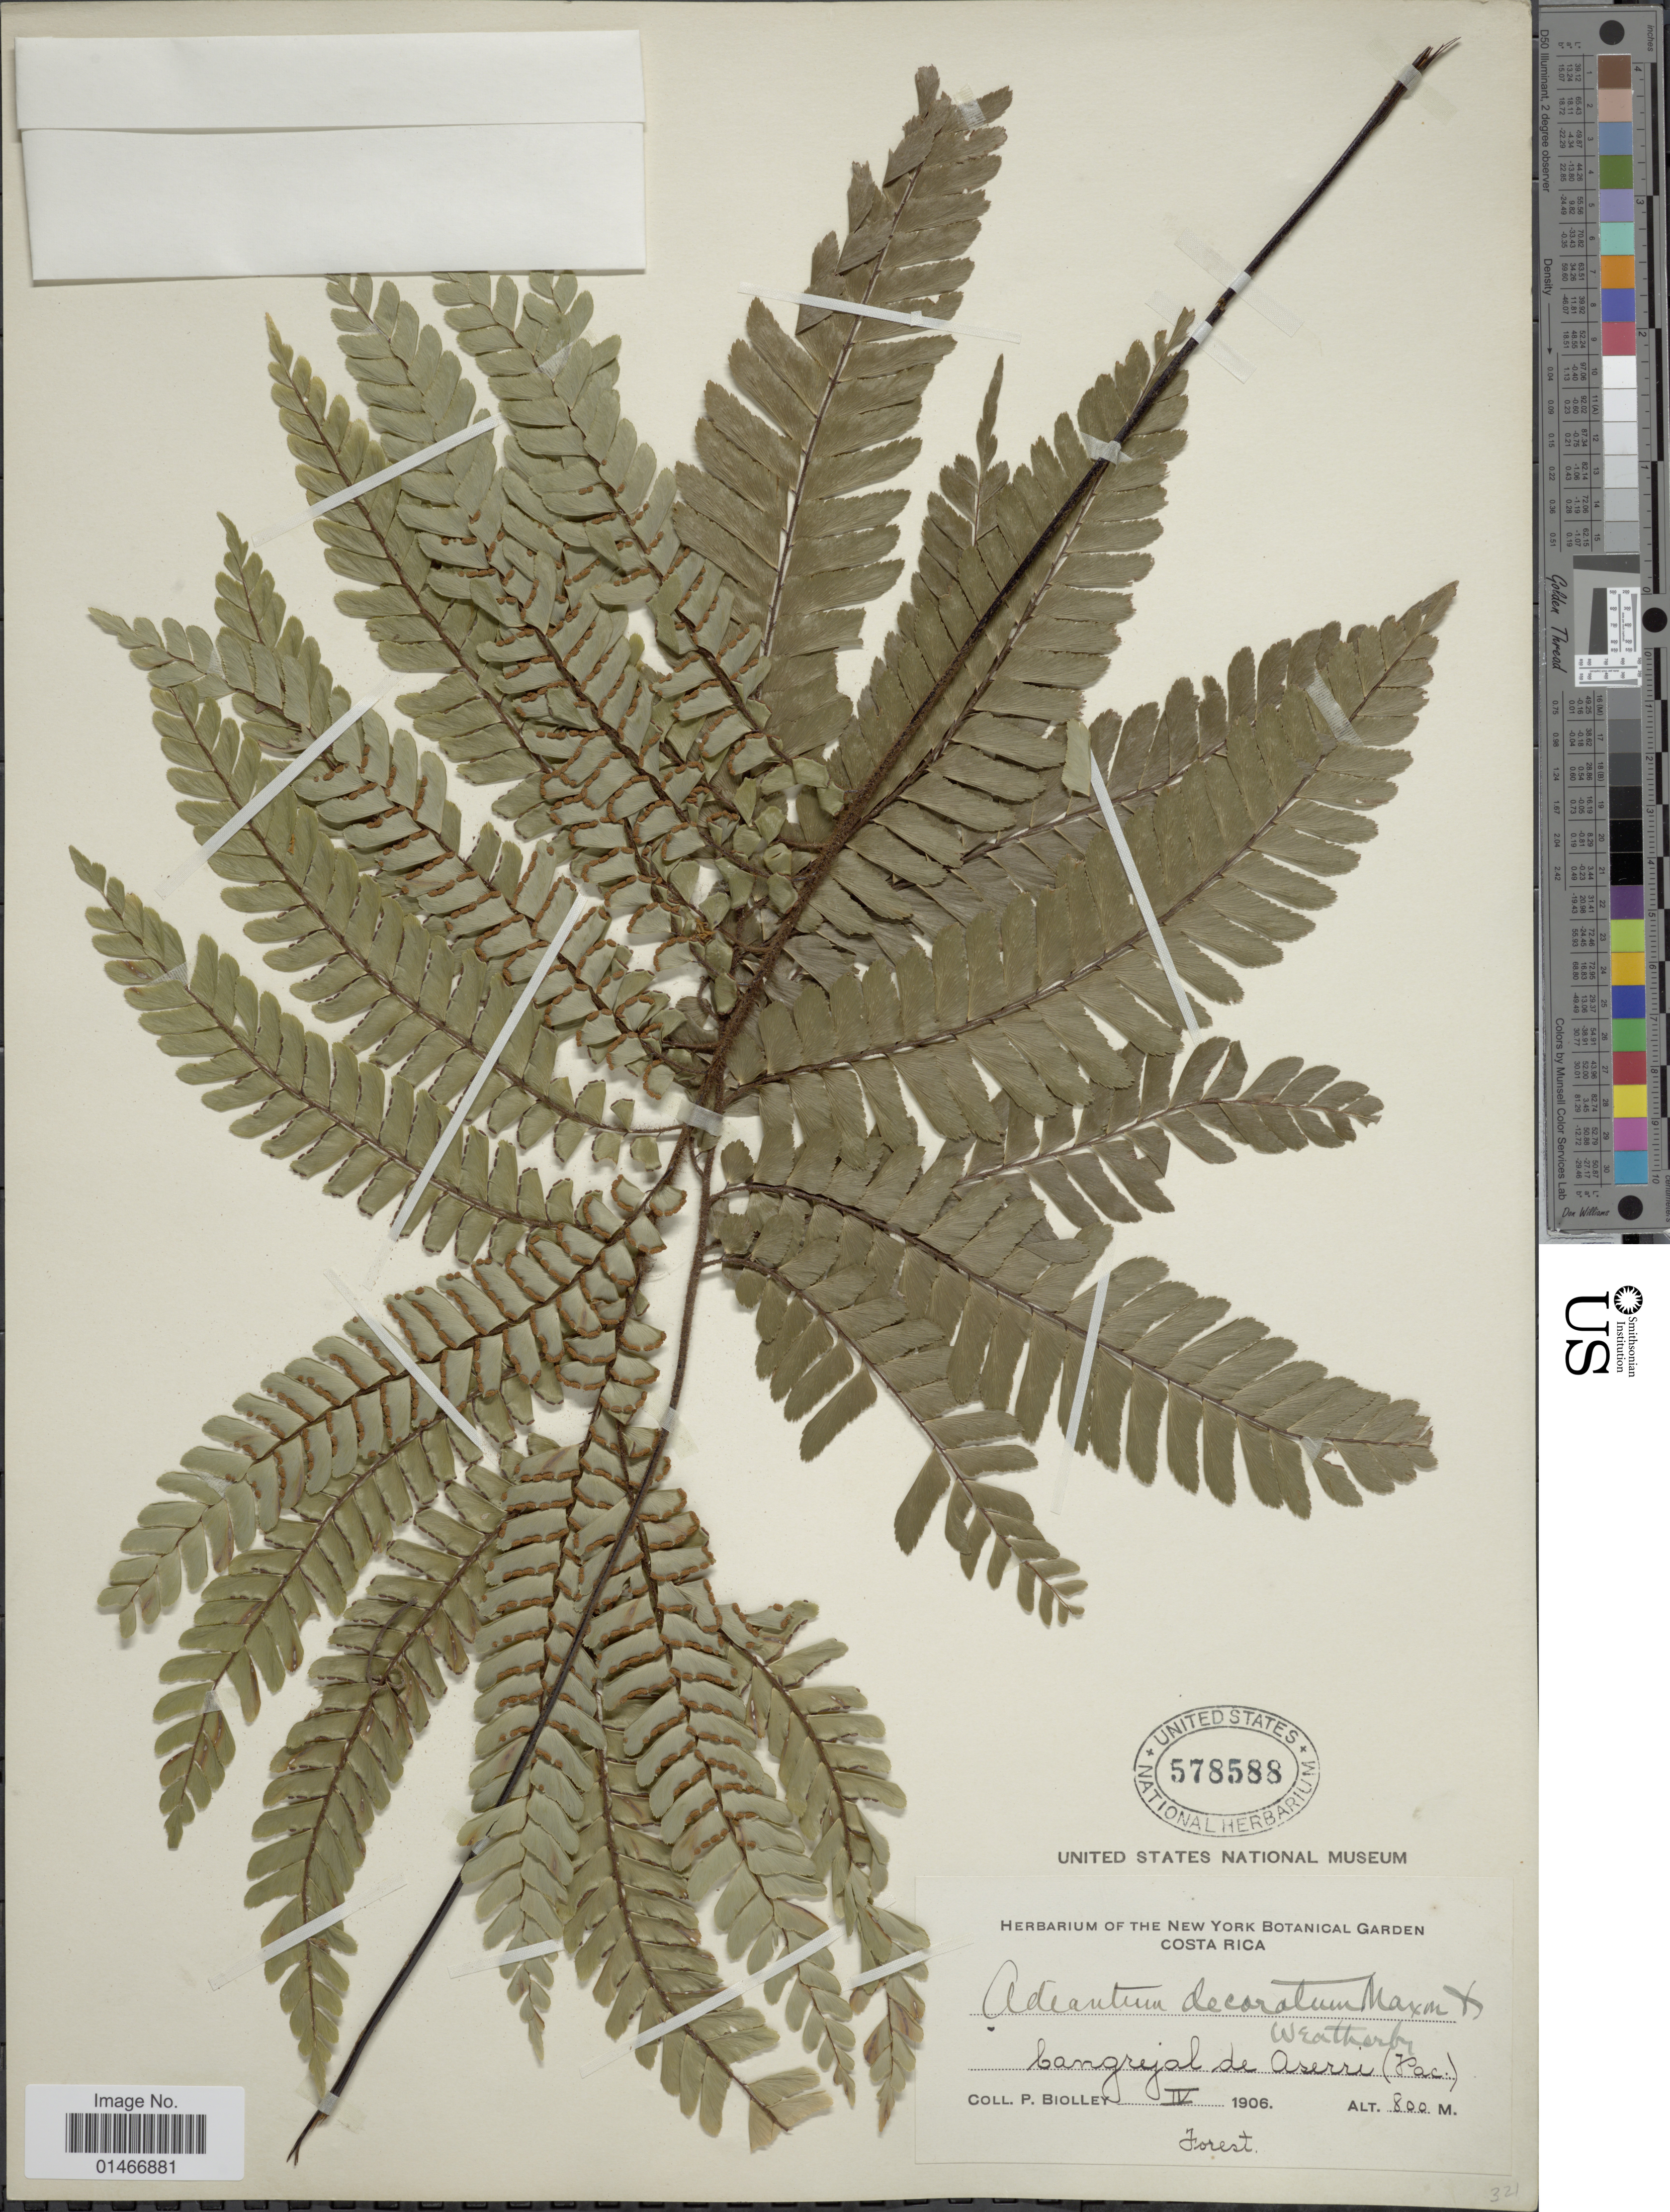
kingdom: Plantae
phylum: Tracheophyta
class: Polypodiopsida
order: Polypodiales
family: Pteridaceae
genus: Adiantum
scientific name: Adiantum decoratum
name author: Maxon & Weath.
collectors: P. Biolley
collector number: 321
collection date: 1906-04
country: Costa Rica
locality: Cangrejal de Aserri (Pac.).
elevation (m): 800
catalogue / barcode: US 578588